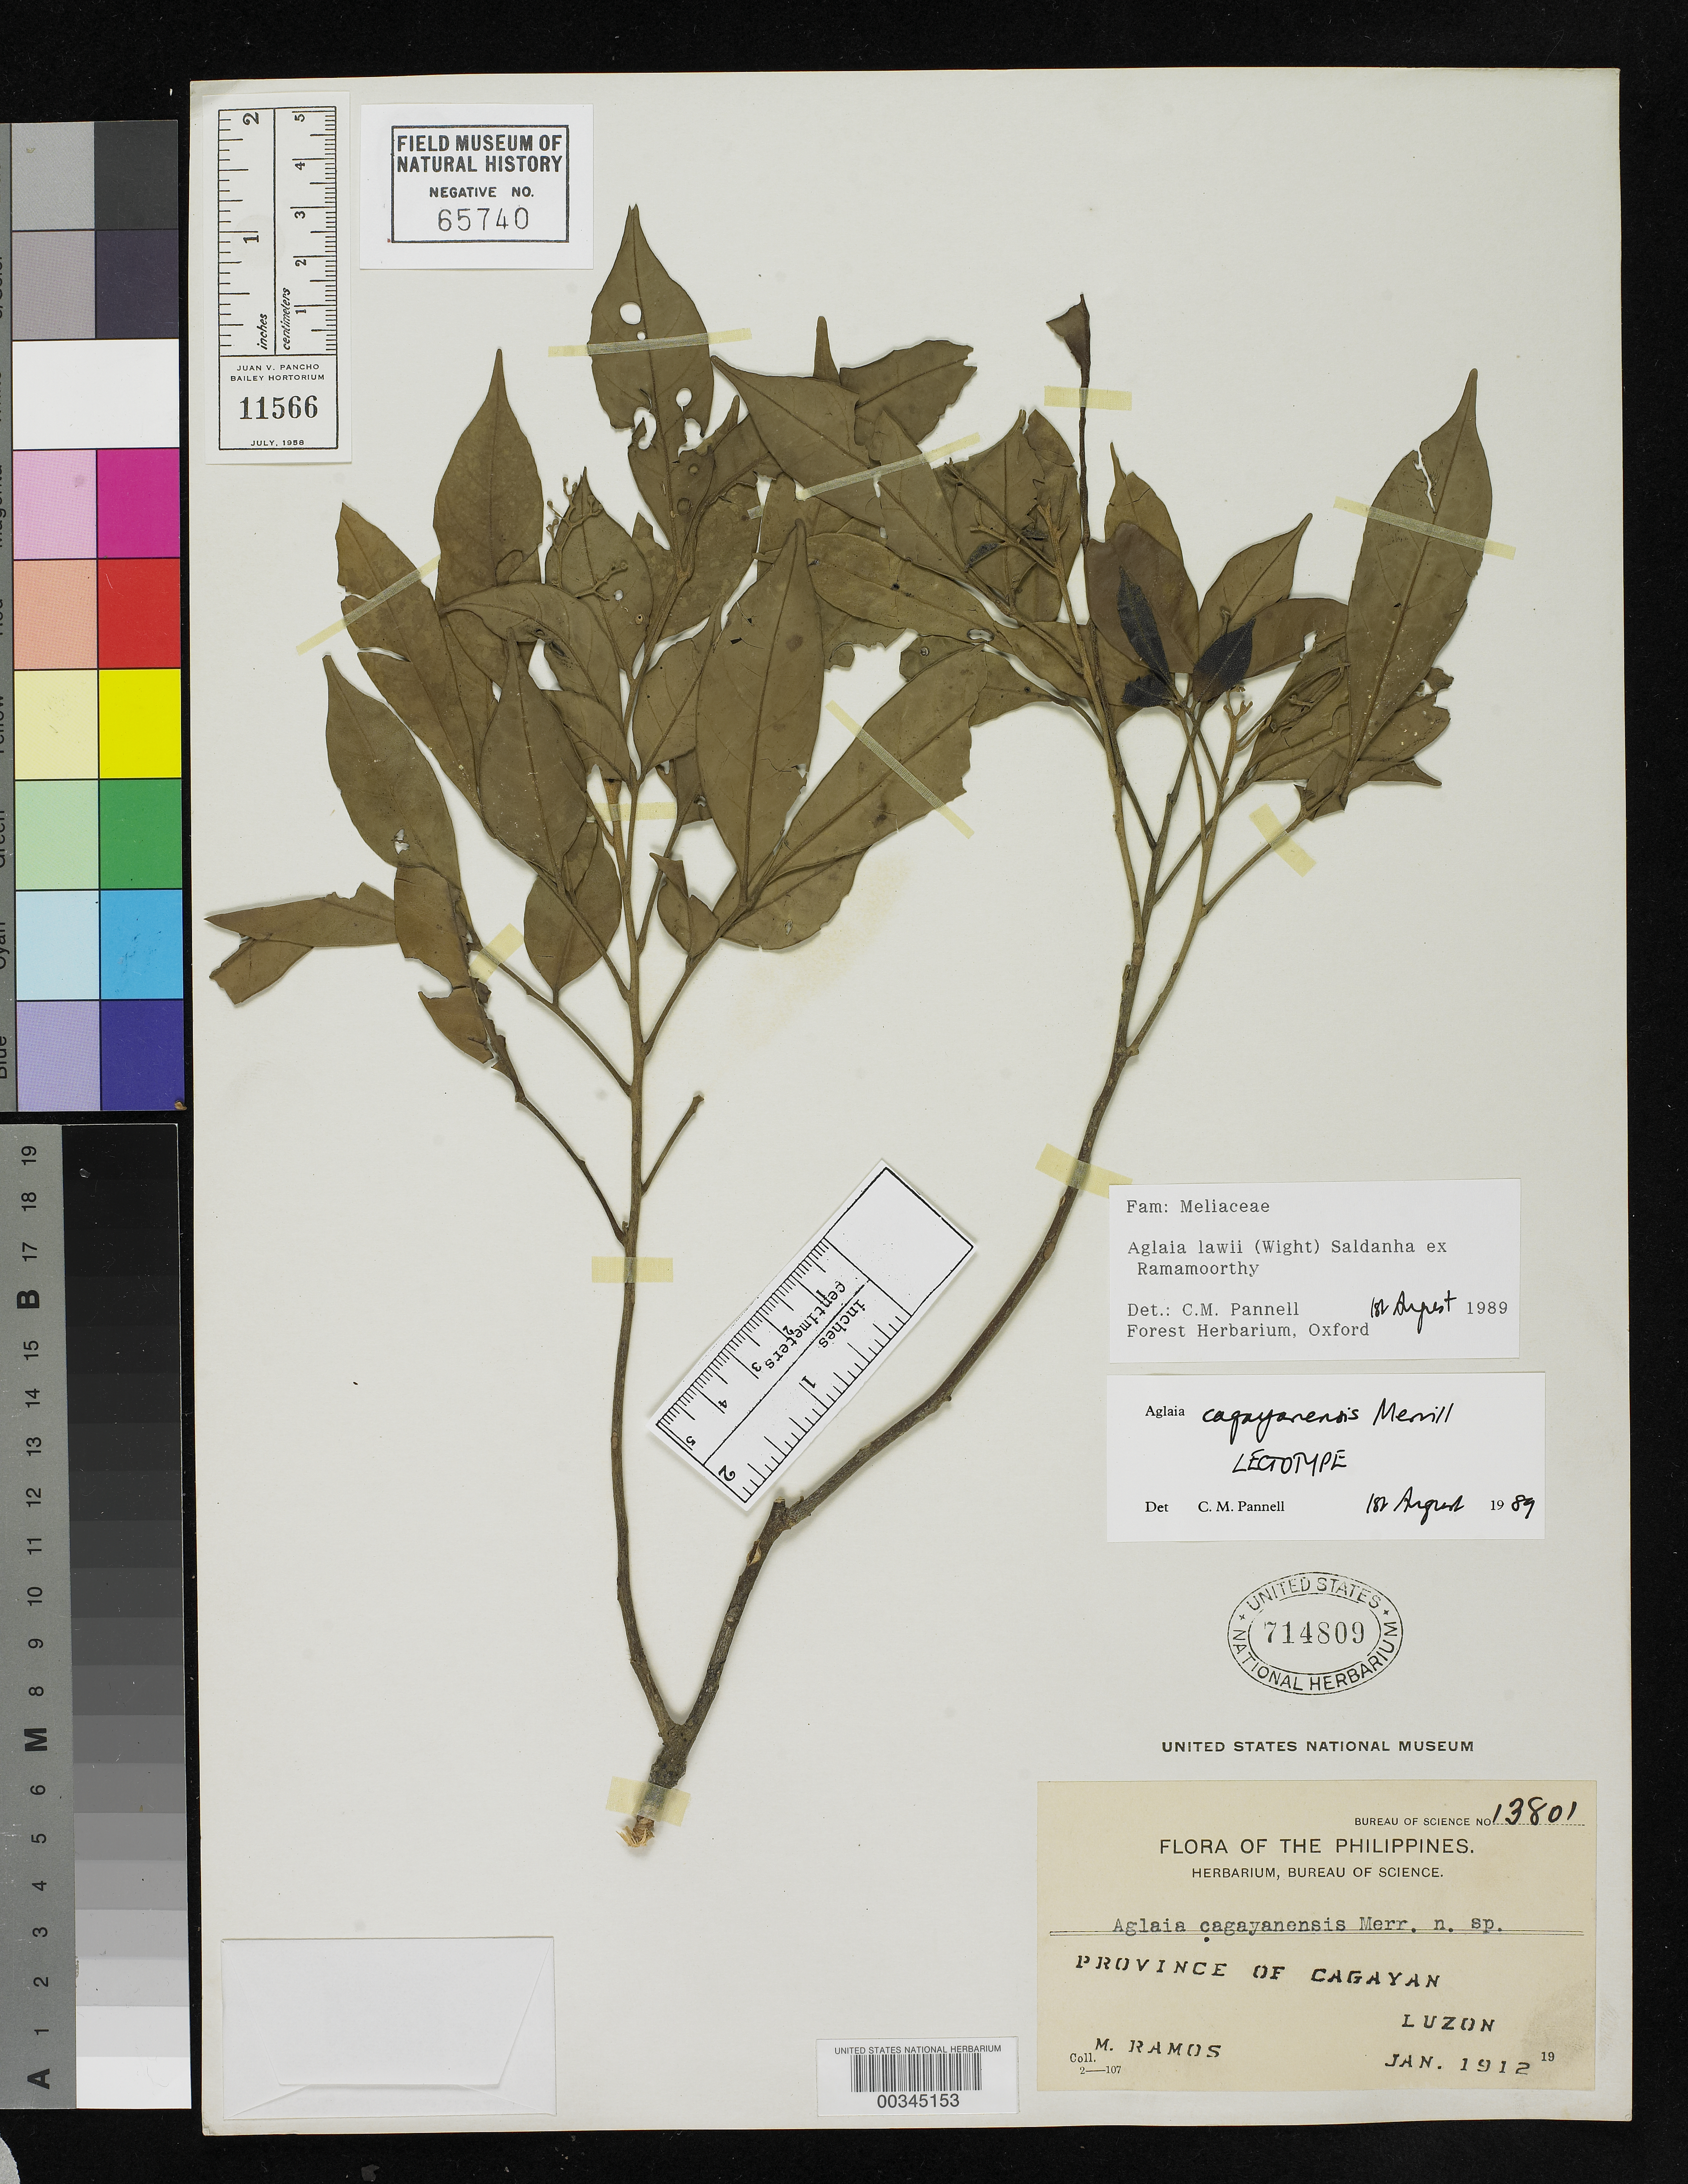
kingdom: Plantae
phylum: Tracheophyta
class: Magnoliopsida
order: Sapindales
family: Meliaceae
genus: Aglaia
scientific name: Aglaia cagayanensis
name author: Merr.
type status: Lectotype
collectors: M. Ramos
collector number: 13801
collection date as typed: Jan 1912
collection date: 1912-01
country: Philippines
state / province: Cagayan Valley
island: Luzon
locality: Abalug River. Cagayan.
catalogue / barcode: US 714809